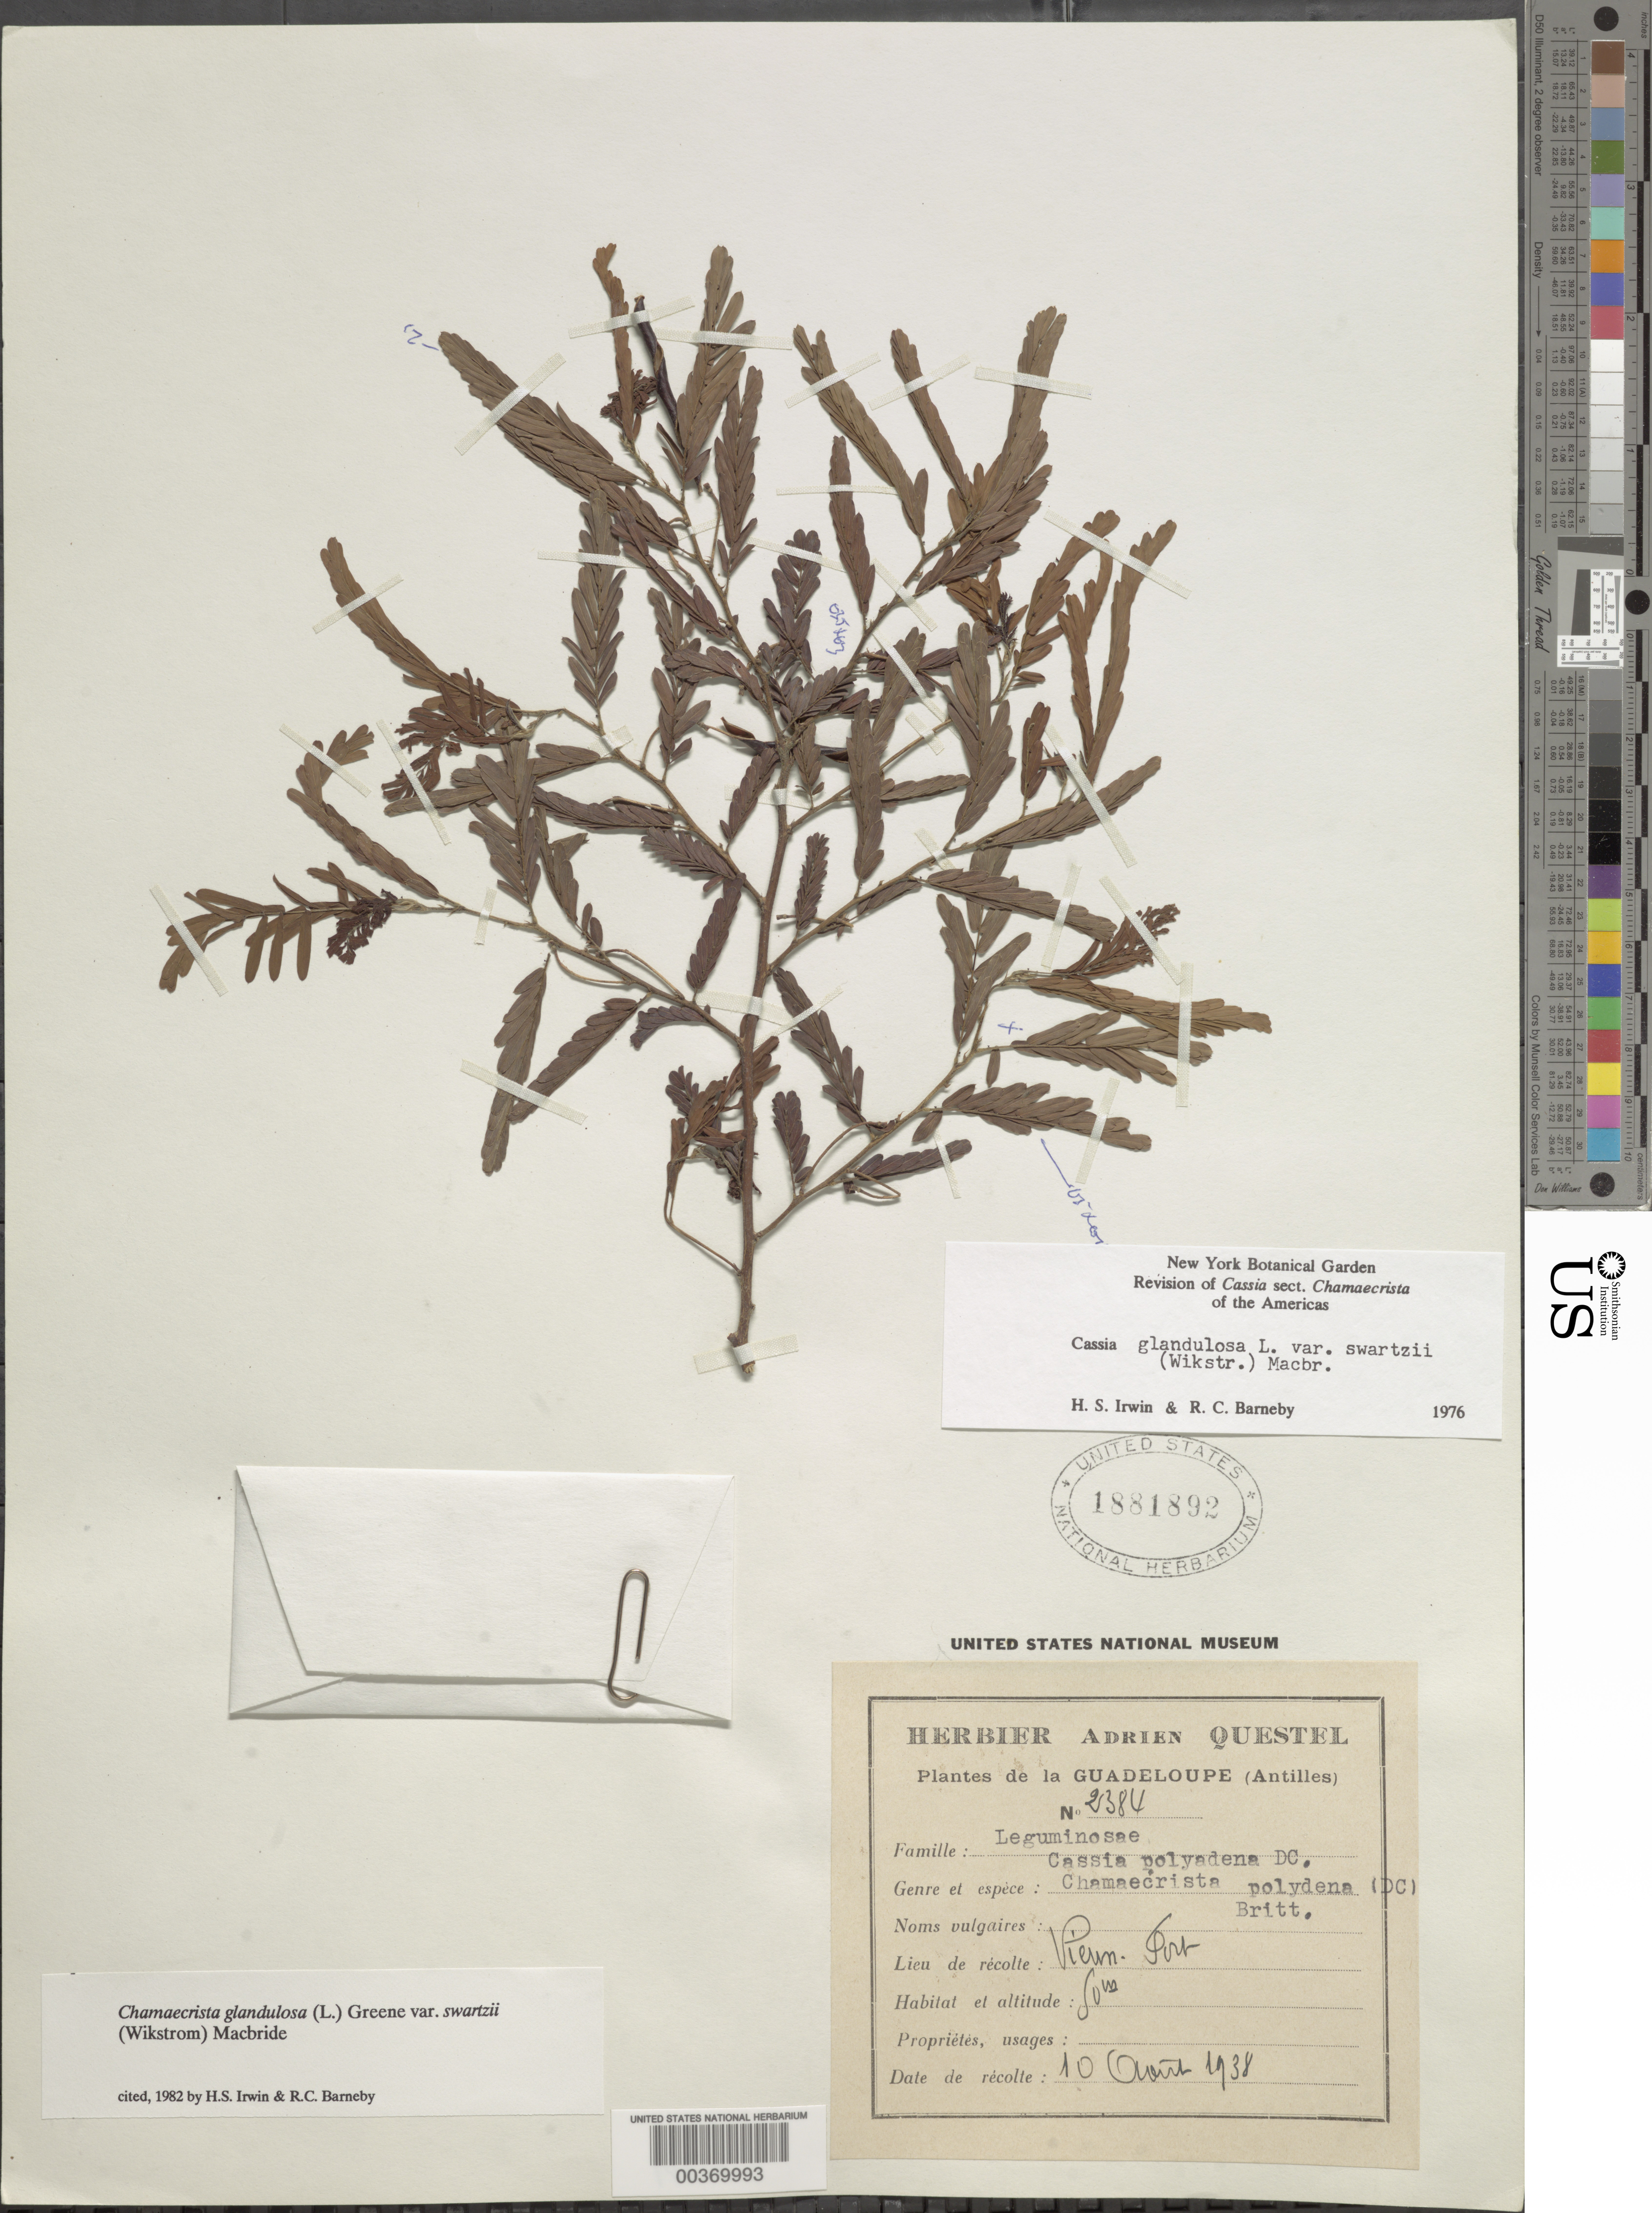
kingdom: Plantae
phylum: Tracheophyta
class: Magnoliopsida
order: Fabales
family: Fabaceae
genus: Chamaecrista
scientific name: Chamaecrista glandulosa var. swartzii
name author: (Wikstr.) H.S. Irwin & Barneby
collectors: A. Questel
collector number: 2384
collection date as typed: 10 Aug 1938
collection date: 1938-08-10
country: Guadeloupe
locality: Vieun. port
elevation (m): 50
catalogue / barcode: US 1881892